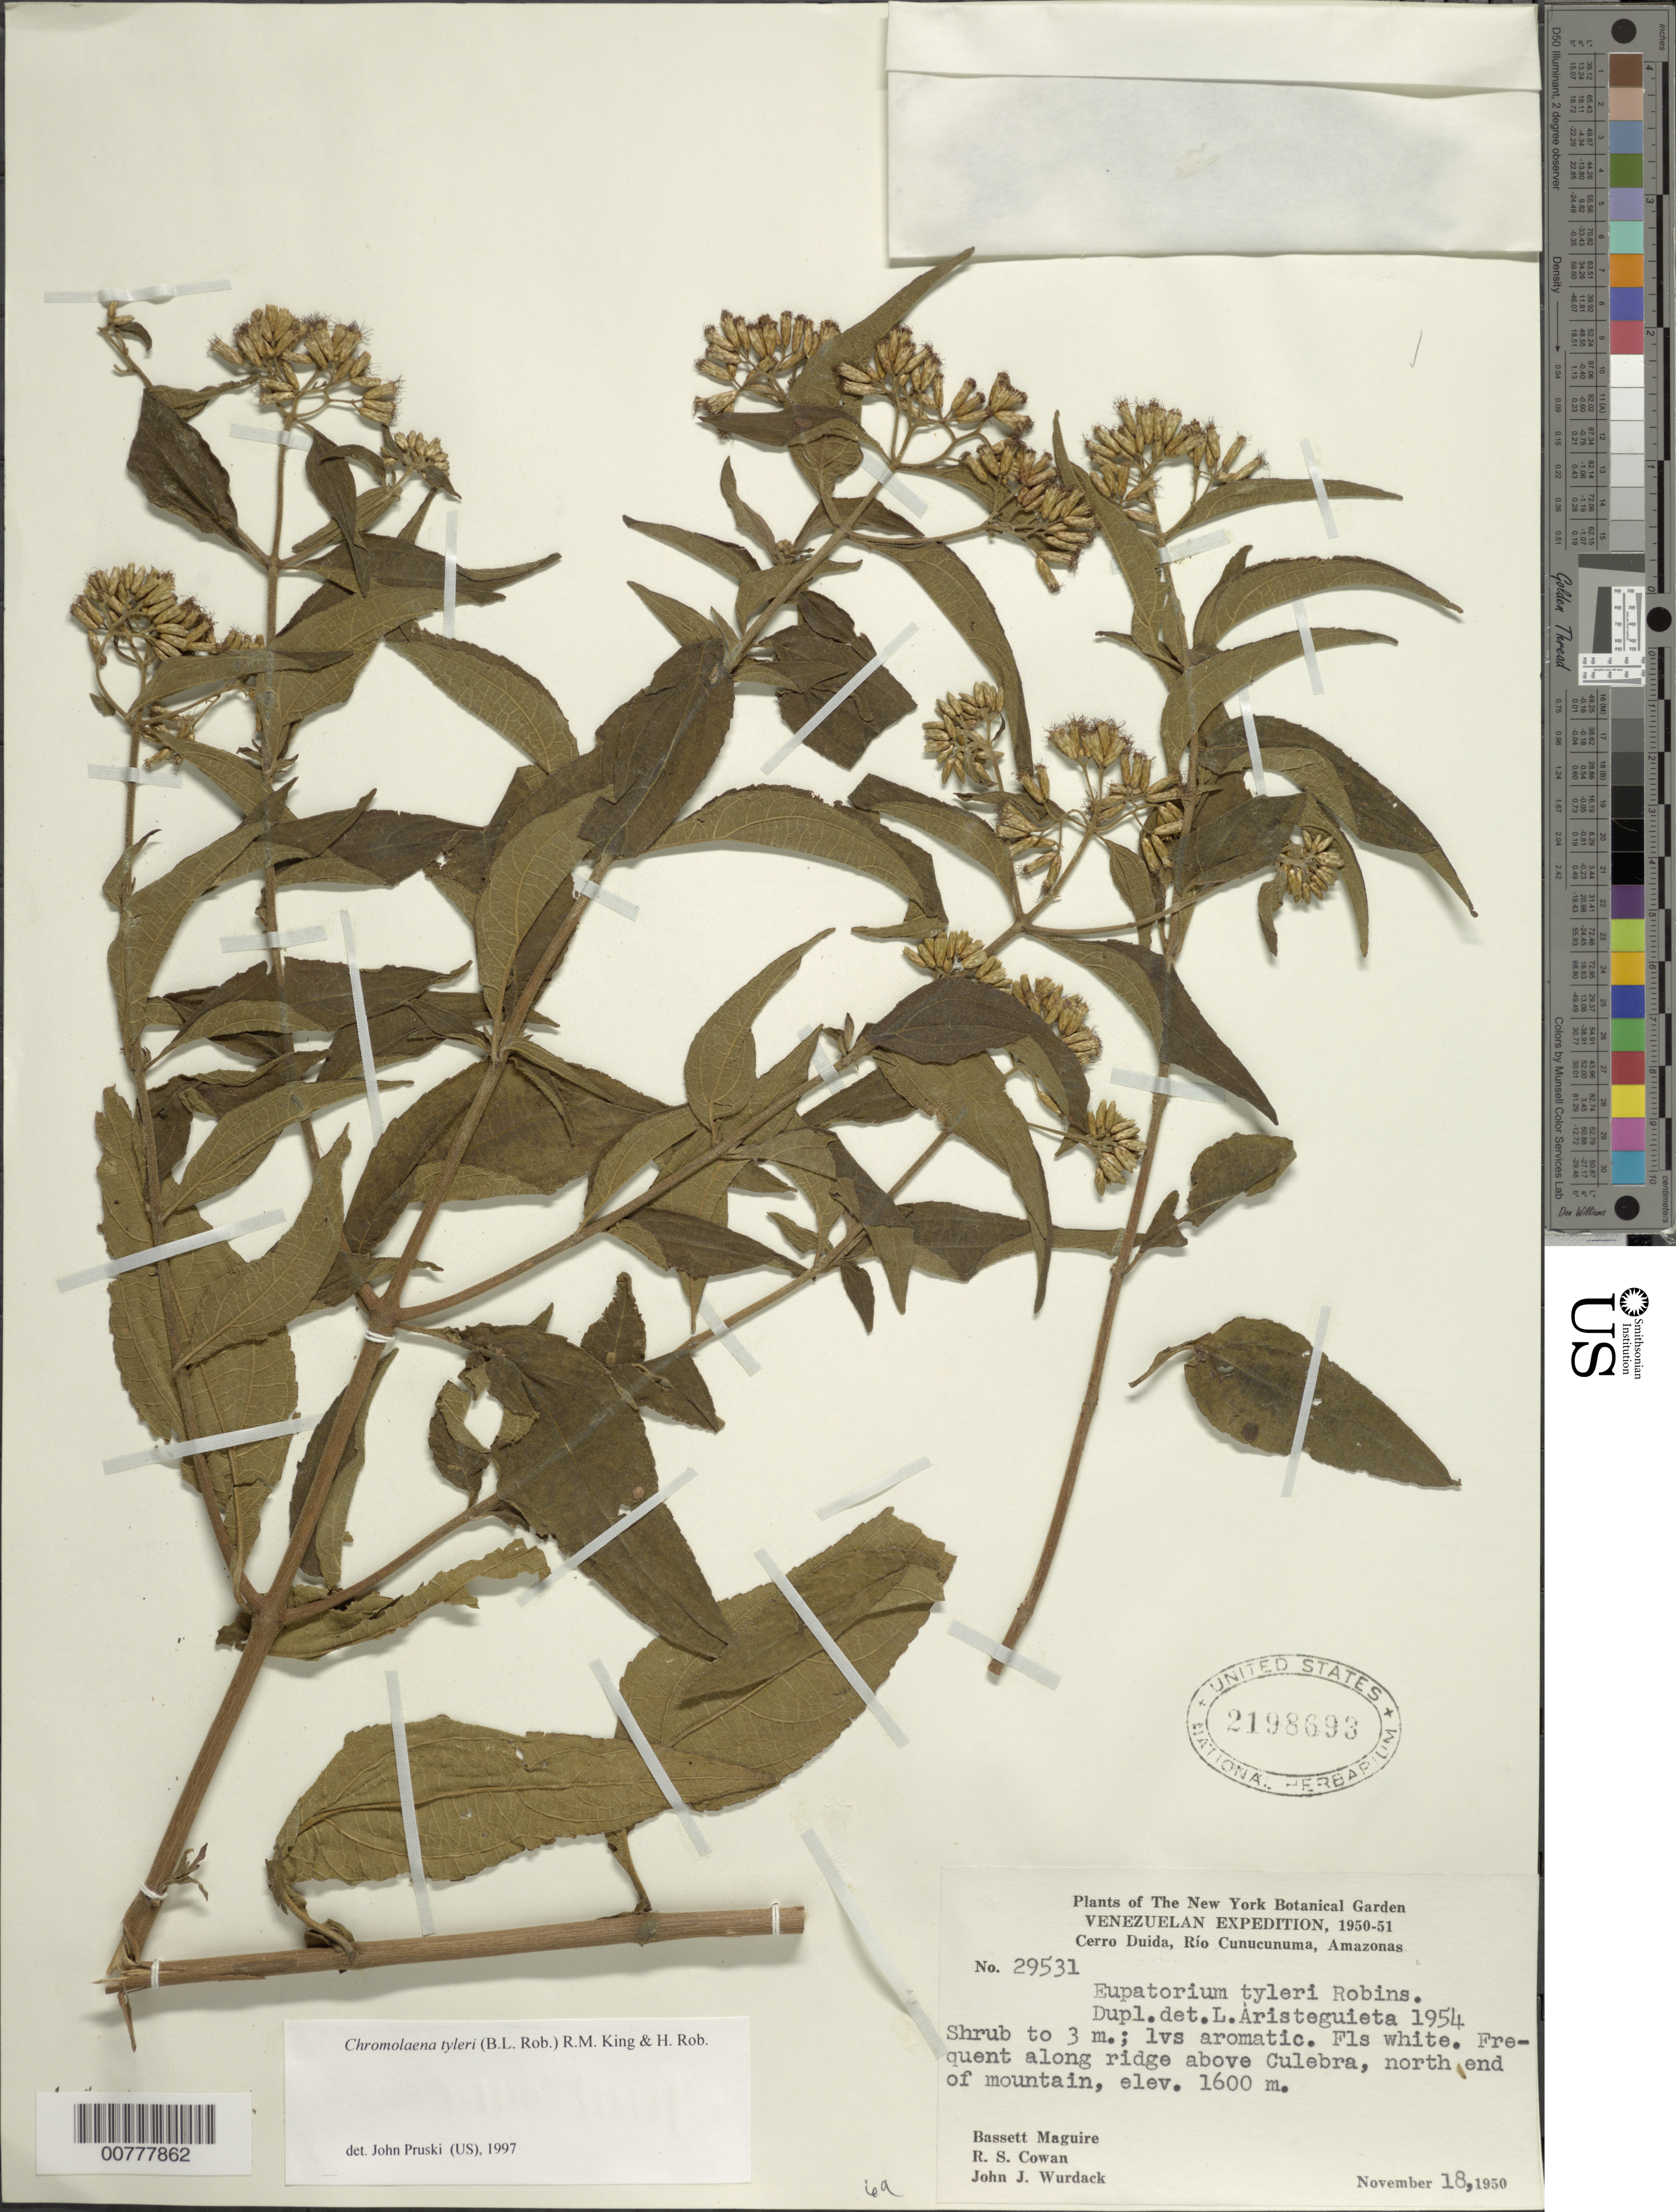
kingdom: Plantae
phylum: Tracheophyta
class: Magnoliopsida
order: Asterales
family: Asteraceae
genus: Chromolaena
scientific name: Chromolaena tyleri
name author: (B.L. Rob.) R.M. King & H. Rob.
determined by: Pruski, J. F.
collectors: B. Maguire, R. S. Cowan & J. J. Wurdack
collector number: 29531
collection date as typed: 18-Nov-50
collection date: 1950-11-18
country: Venezuela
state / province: Amazonas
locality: Cerro Duida, Río Cunucunuma, above Culebra, N end of mts.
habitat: Ridge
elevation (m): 1600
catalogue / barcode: US 2198693